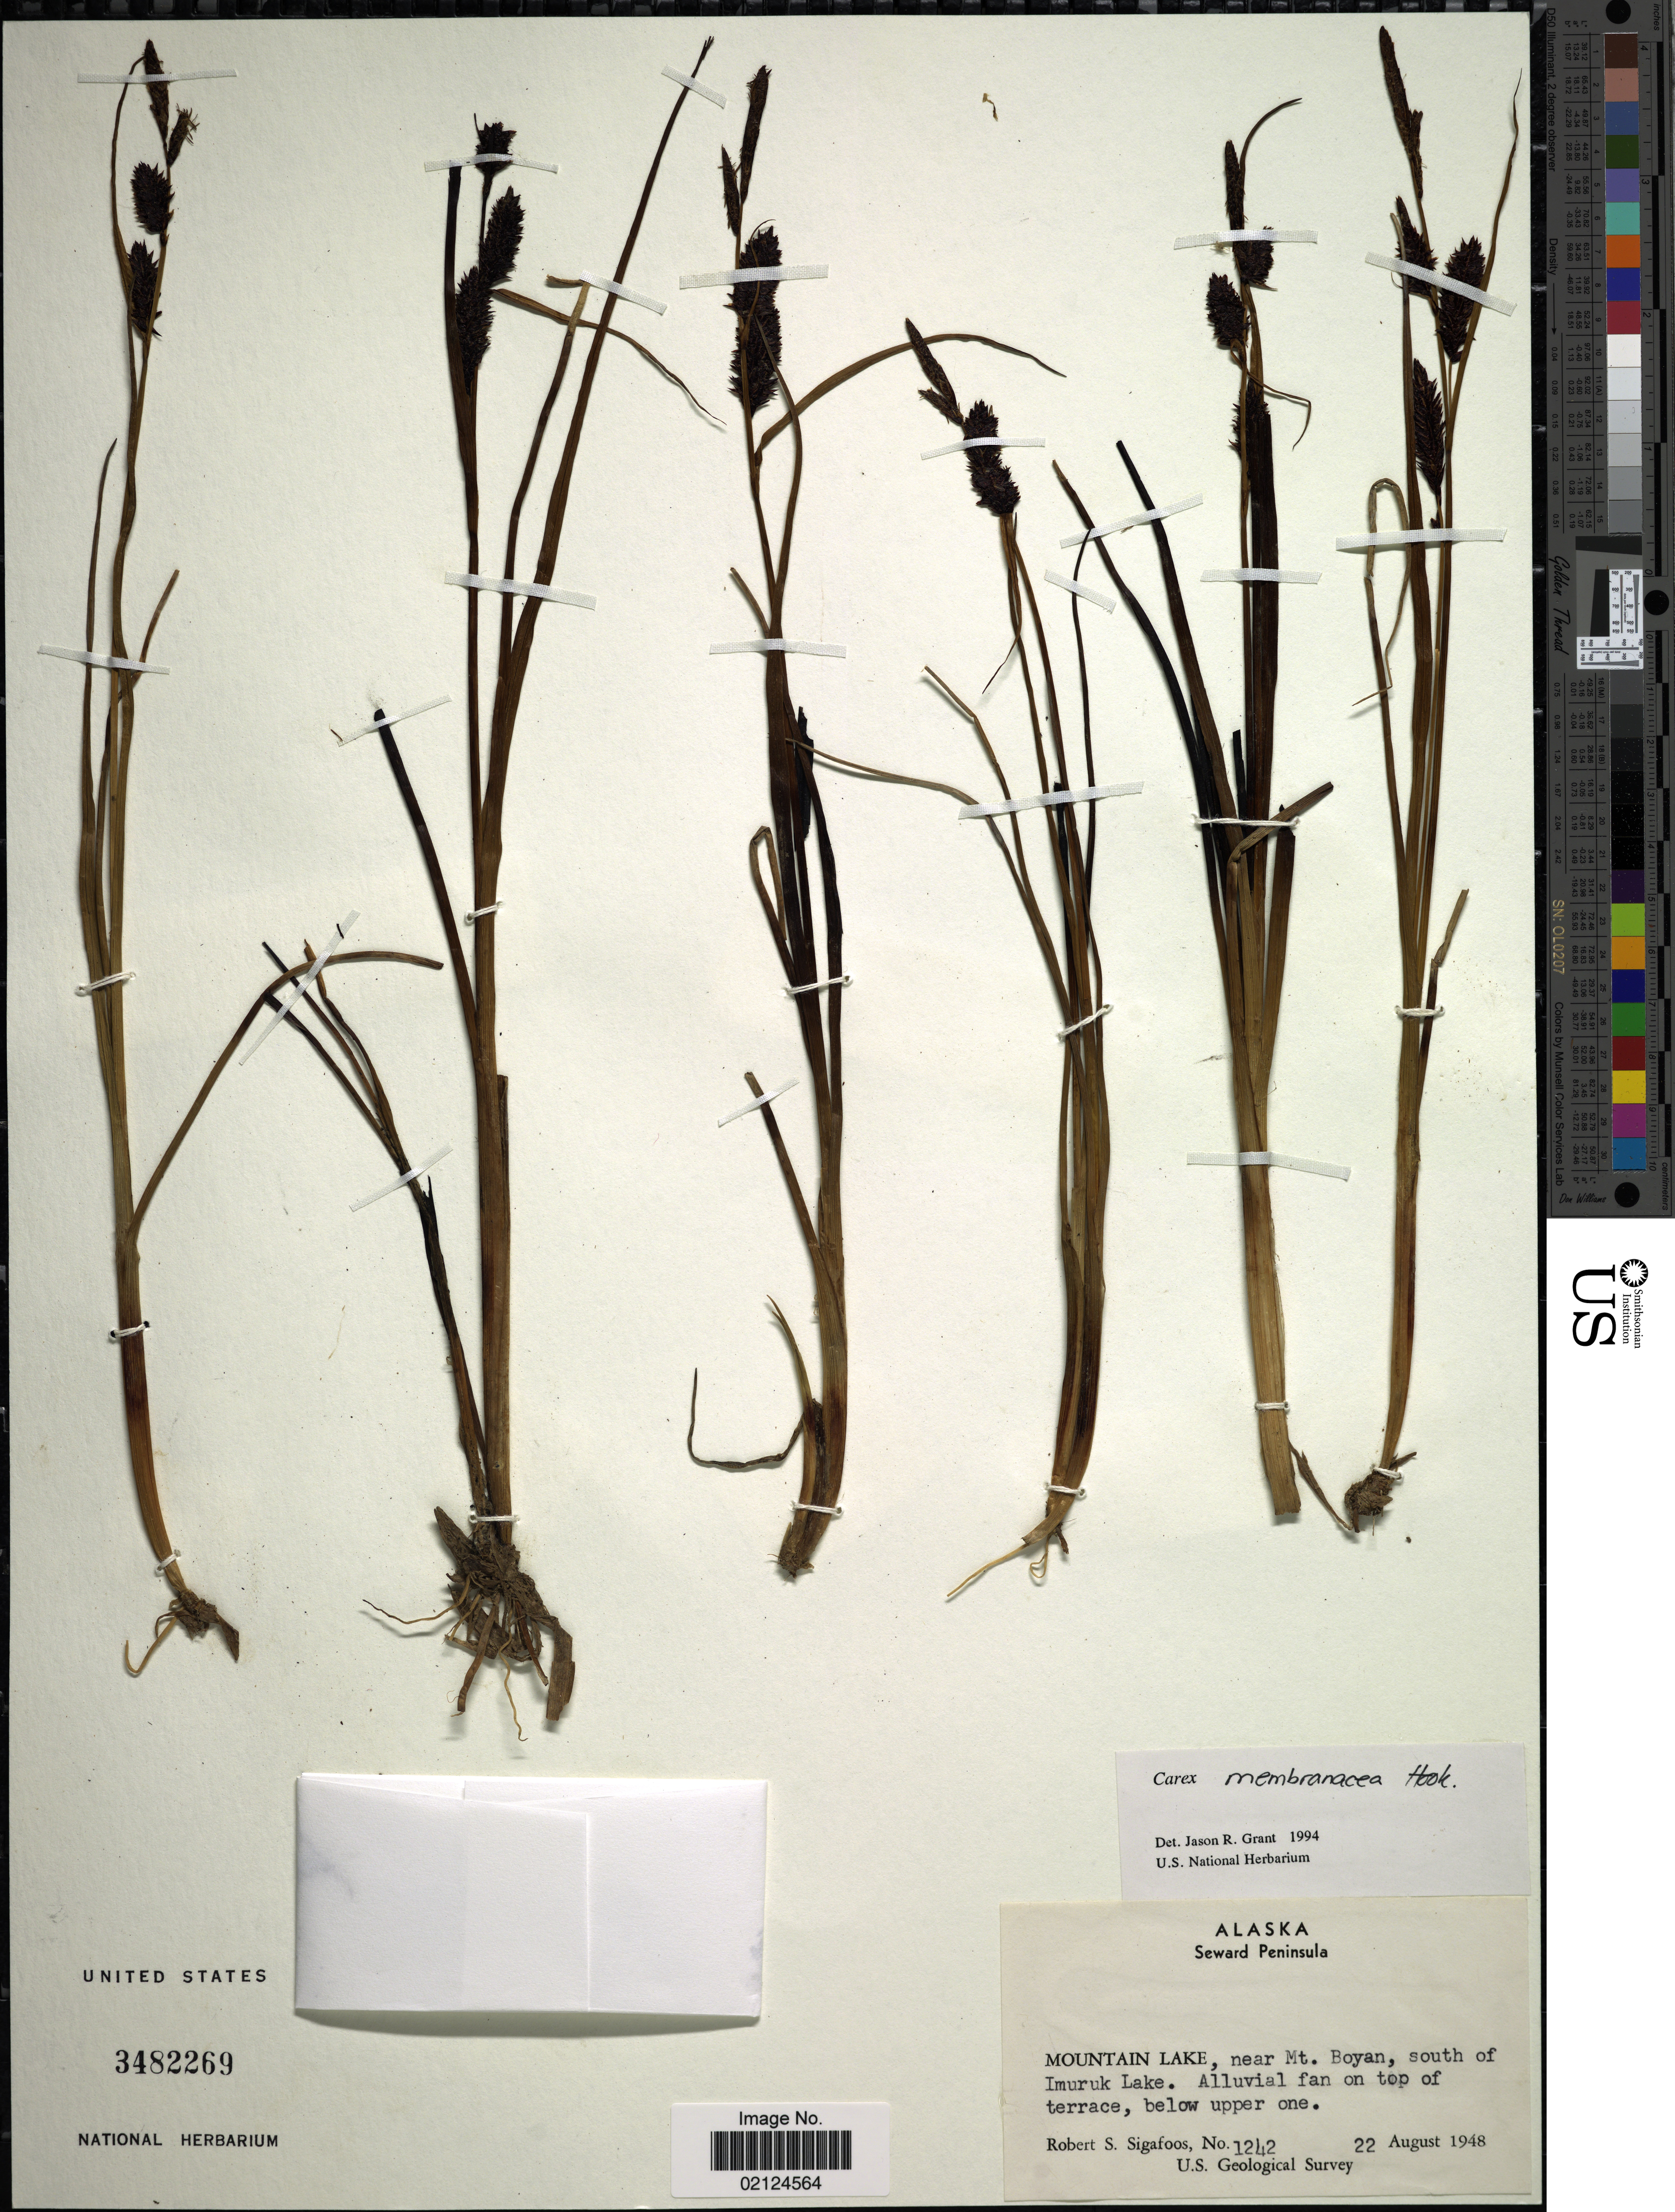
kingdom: Plantae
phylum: Tracheophyta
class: Liliopsida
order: Poales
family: Cyperaceae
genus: Carex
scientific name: Carex membranacea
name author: Hook.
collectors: R. Sigafoos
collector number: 1242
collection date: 1948-08-22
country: United States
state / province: Alaska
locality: Seward Peninsula, Mountain Lake, near Mt. Boyan, south of Imuruk Lake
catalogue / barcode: US 3182269